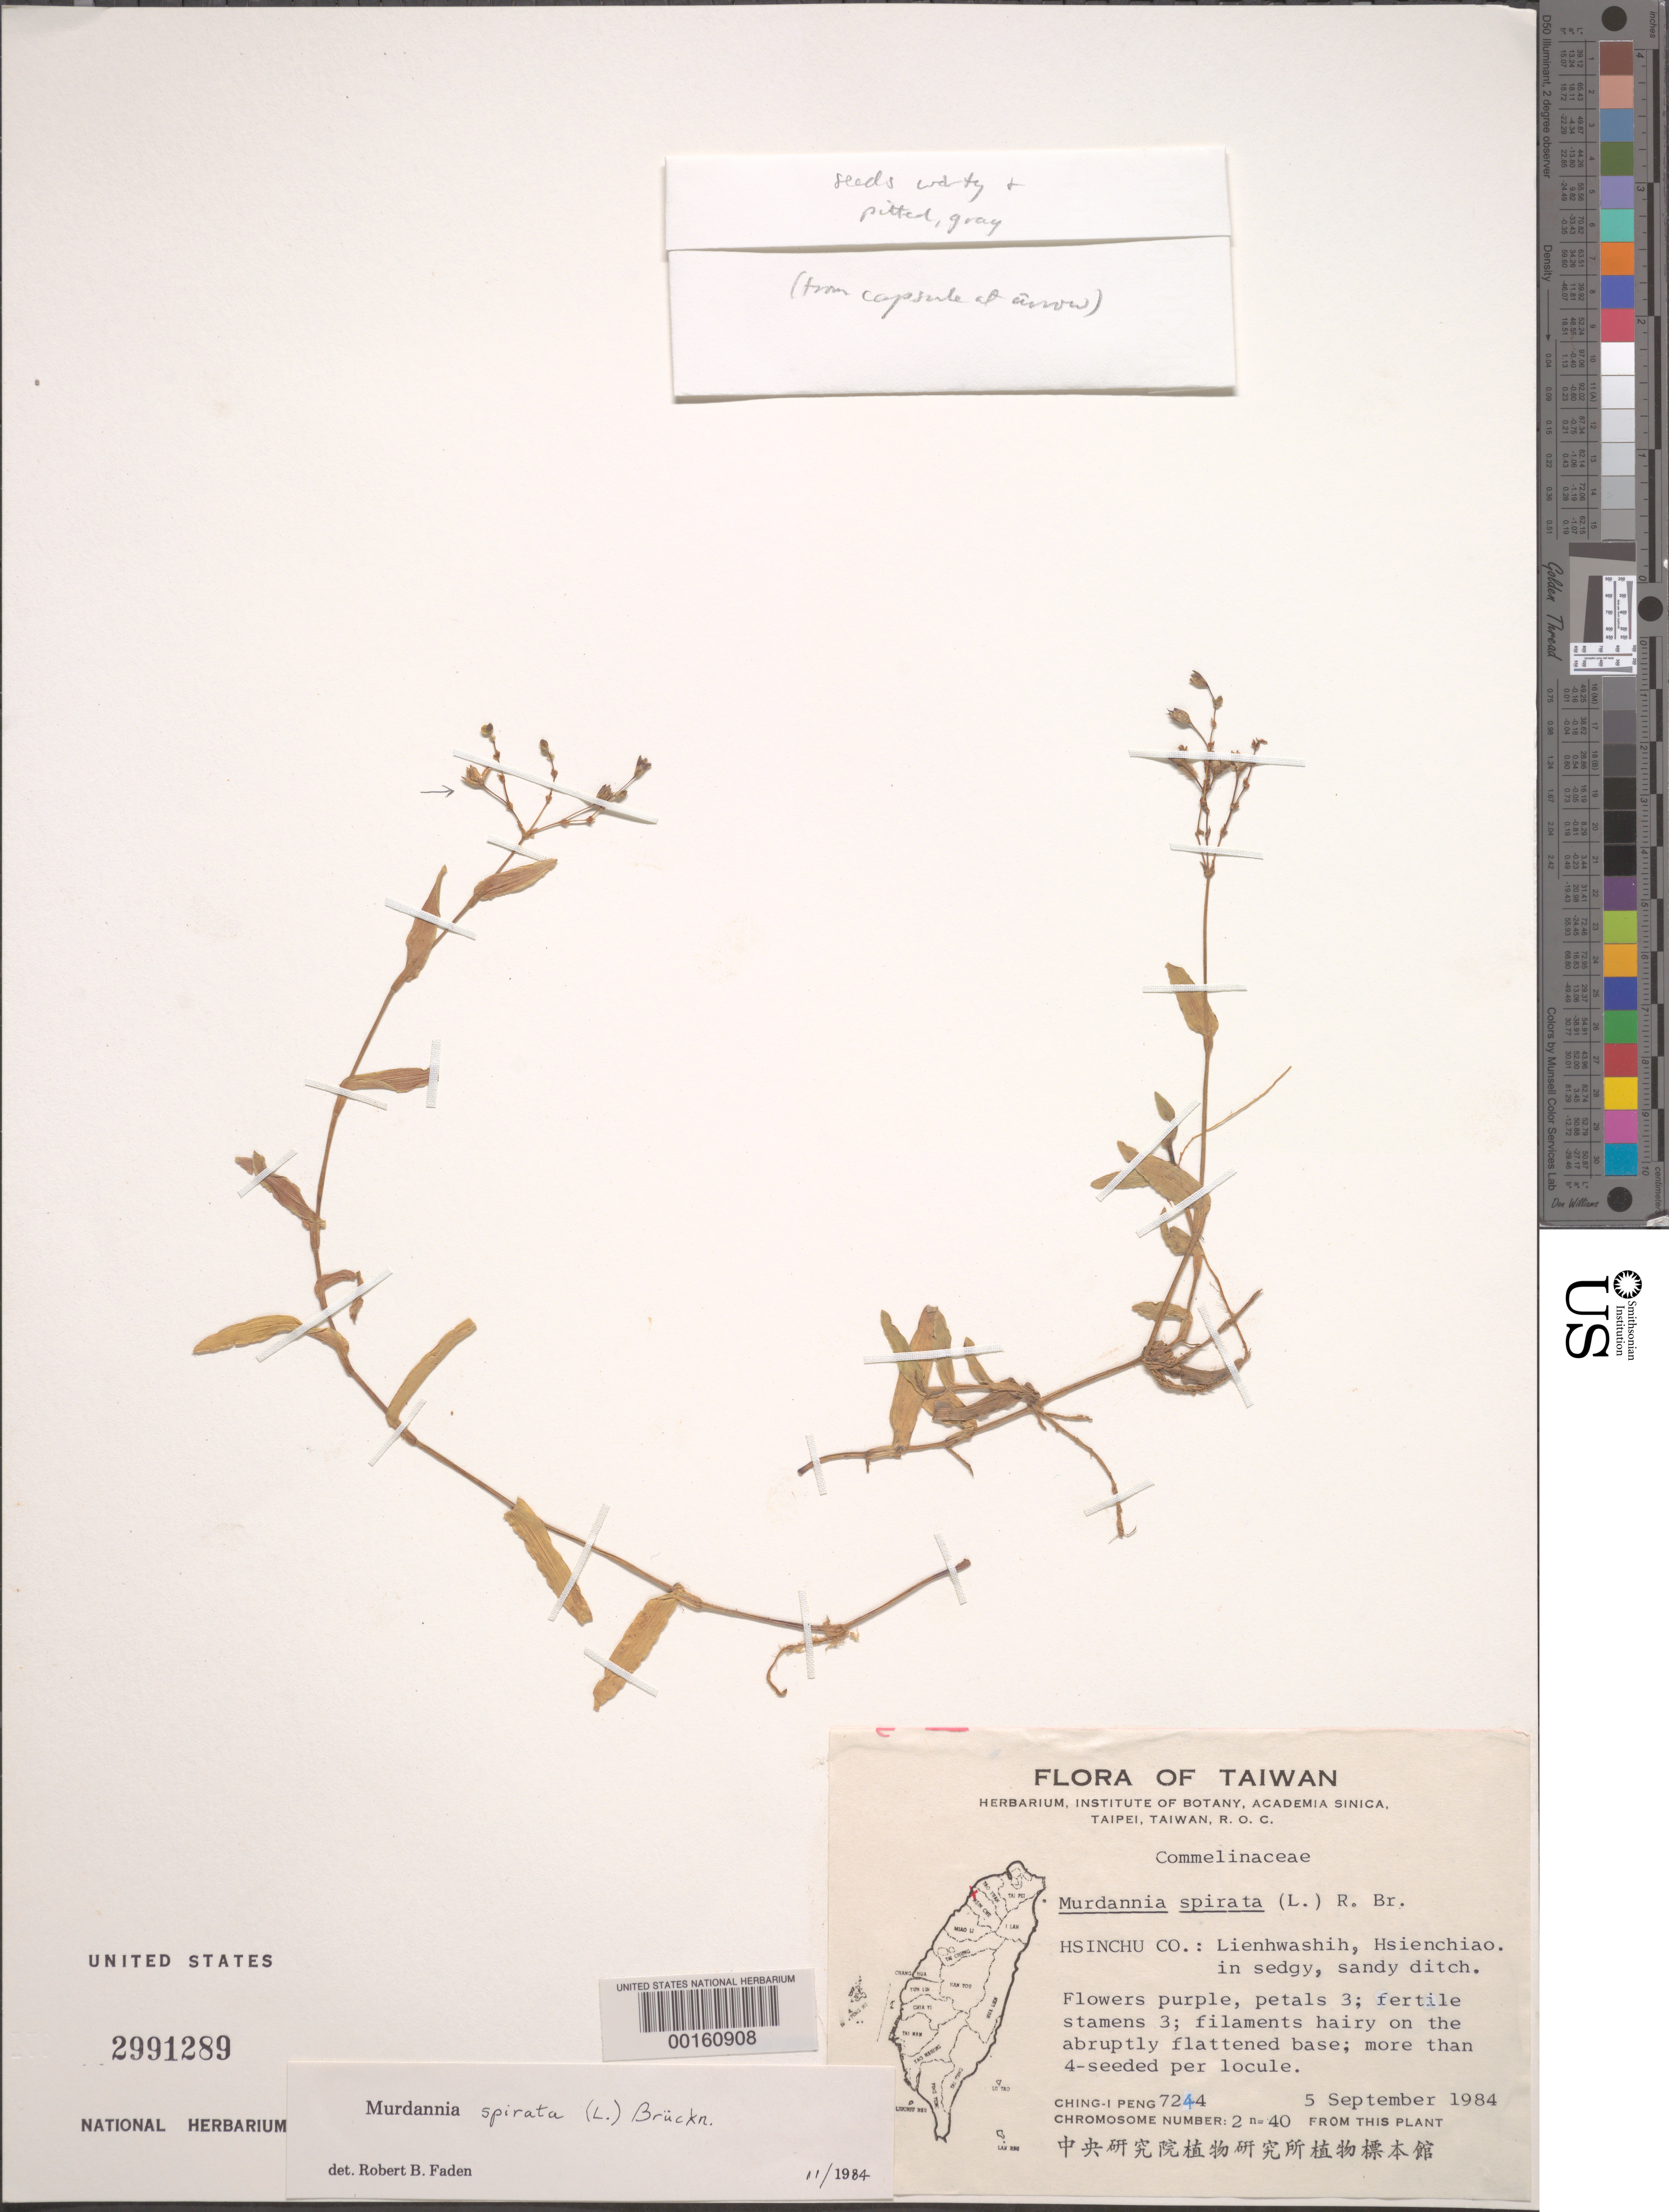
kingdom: Plantae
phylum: Tracheophyta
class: Liliopsida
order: Commelinales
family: Commelinaceae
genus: Murdannia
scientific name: Murdannia spirata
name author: (L.) G. Brückn.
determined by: Faden, Robert B., (US), Smithsonian Institution - National Museum of Natural History (UNITED STATES)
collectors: C.-I Peng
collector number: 7244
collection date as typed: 05 Sep 1984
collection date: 1984-09-05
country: Taiwan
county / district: (hisinchu)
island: Taiwan [Formosa]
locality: Lienhwashih, hsienchiao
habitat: Sedgy, sandy ditch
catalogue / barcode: US 2991289